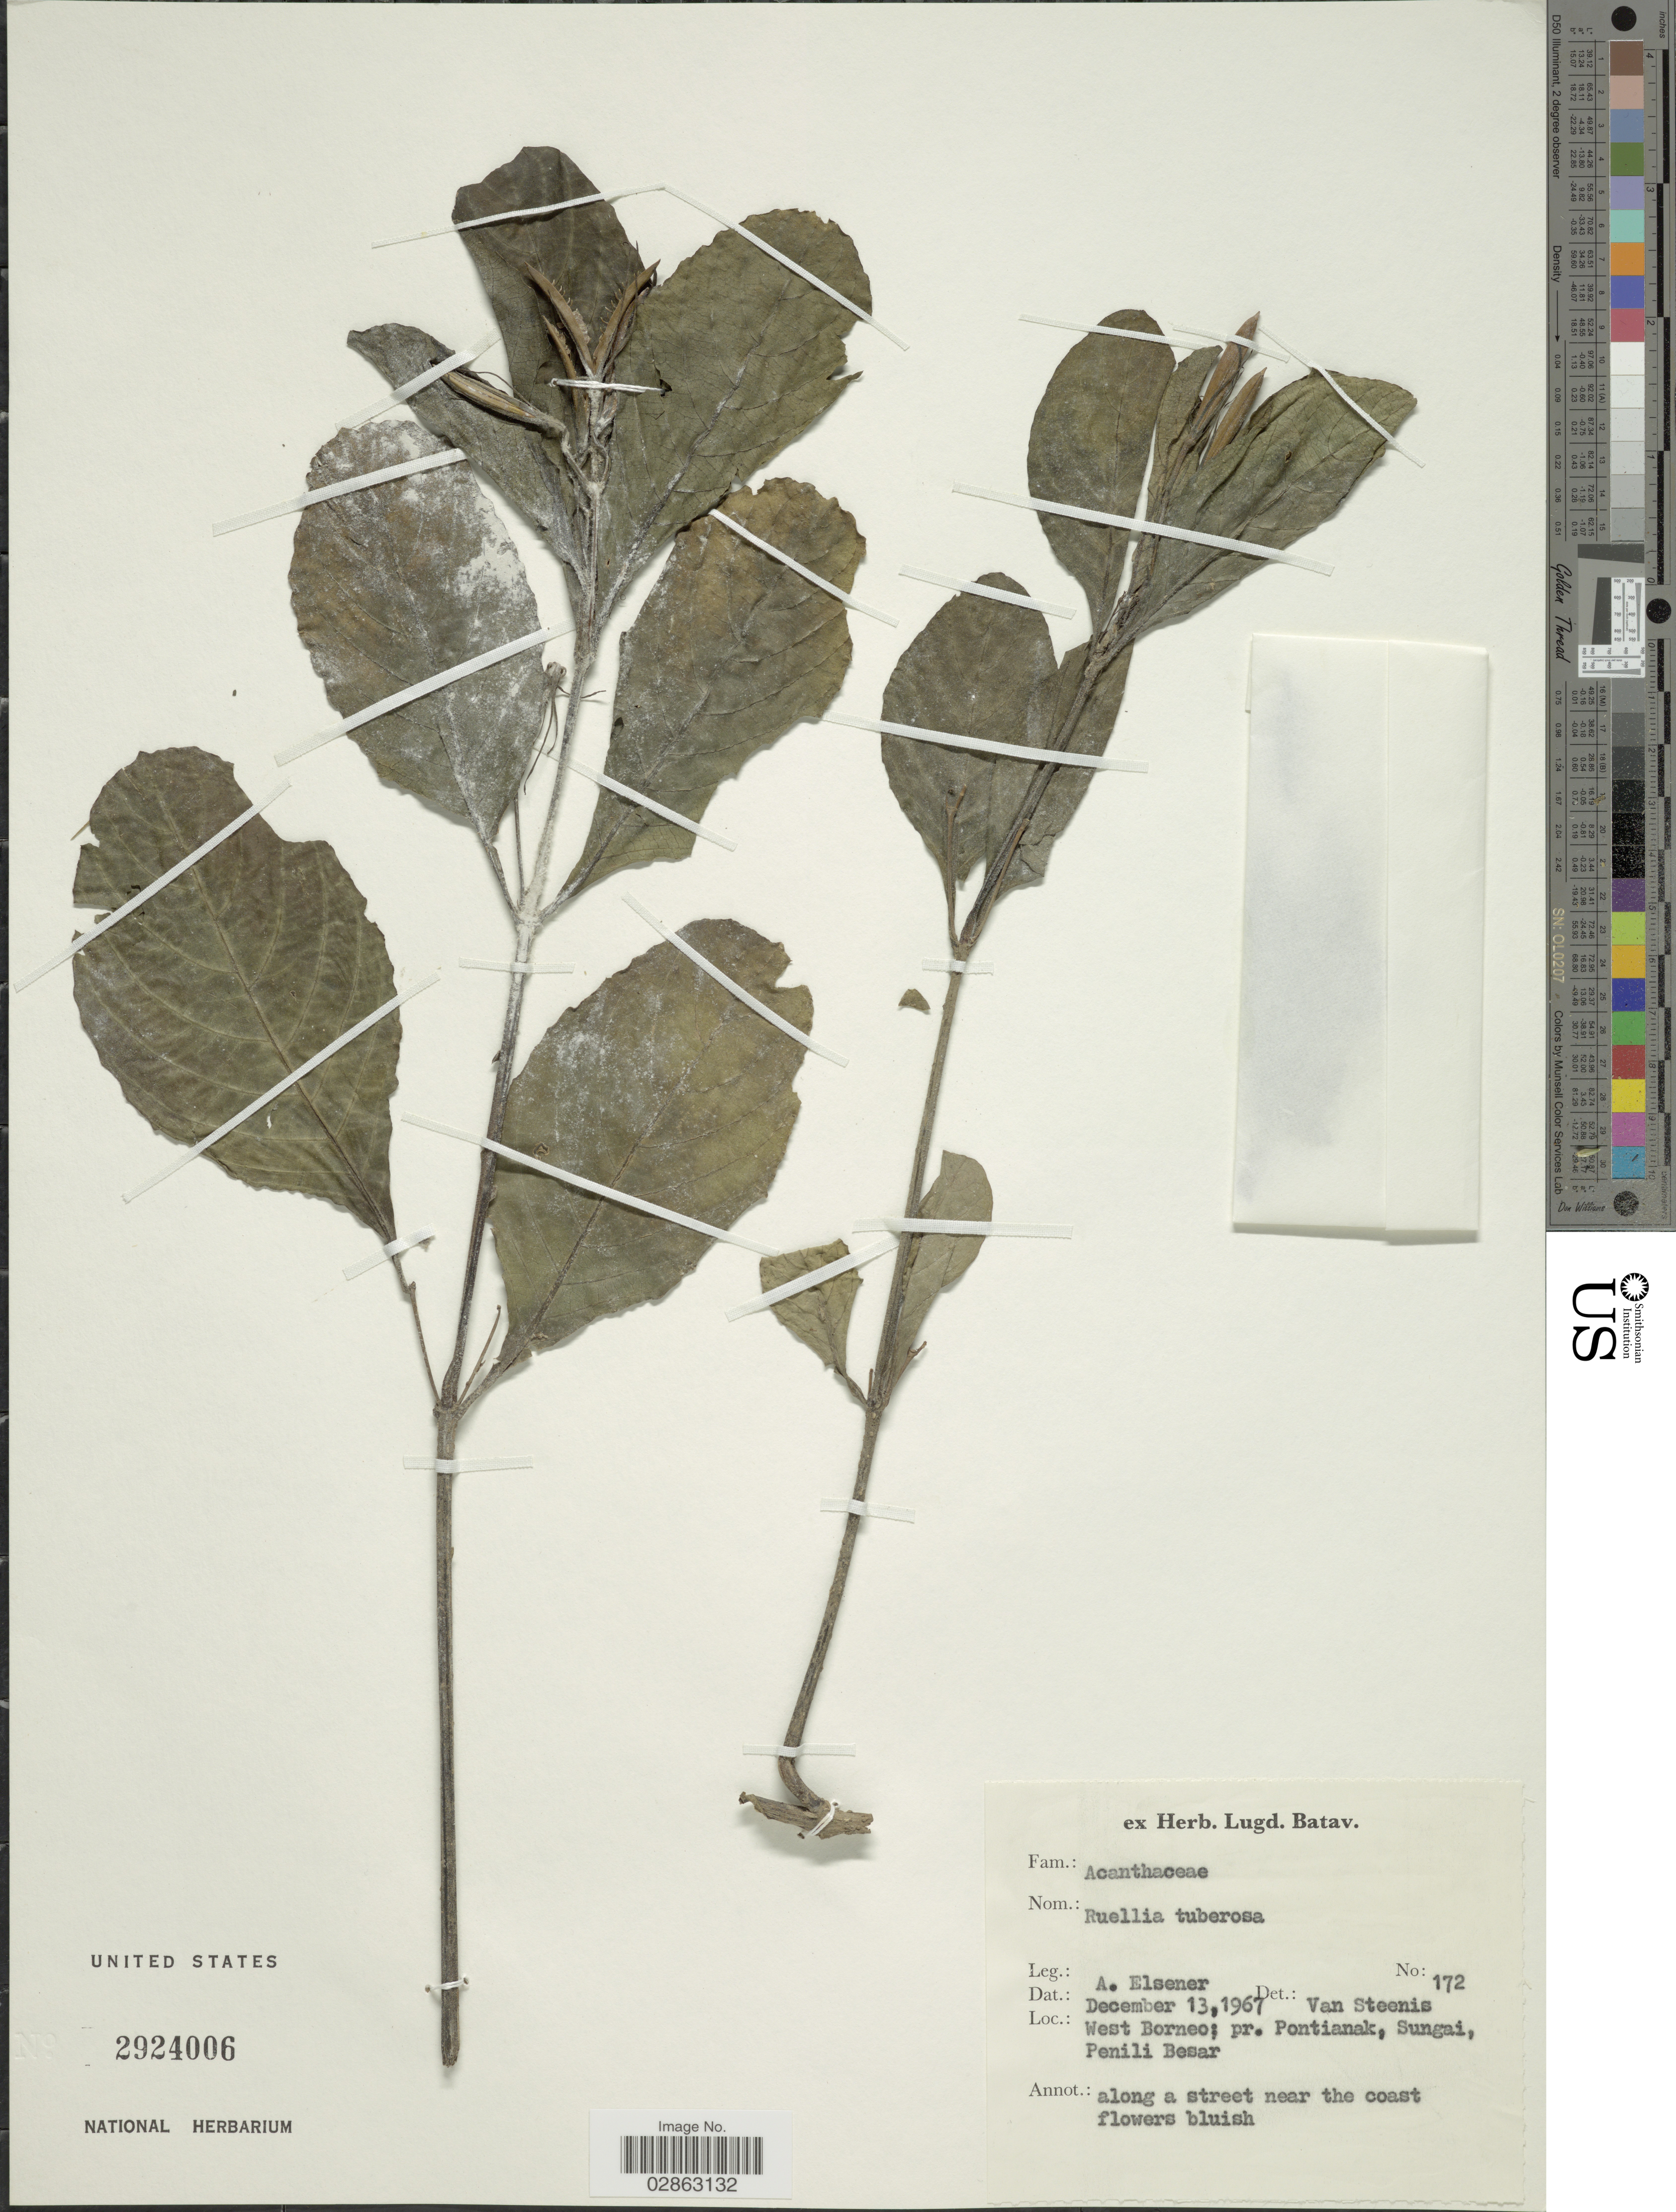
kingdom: Plantae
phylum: Tracheophyta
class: Magnoliopsida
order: Lamiales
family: Acanthaceae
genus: Ruellia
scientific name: Ruellia tuberosa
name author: L.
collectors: A. Elsener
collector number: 172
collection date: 1967-12-13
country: Indonesia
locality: West Borneo; pr. Pontianak, Sungai, Penili Besar.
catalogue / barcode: US 2924006